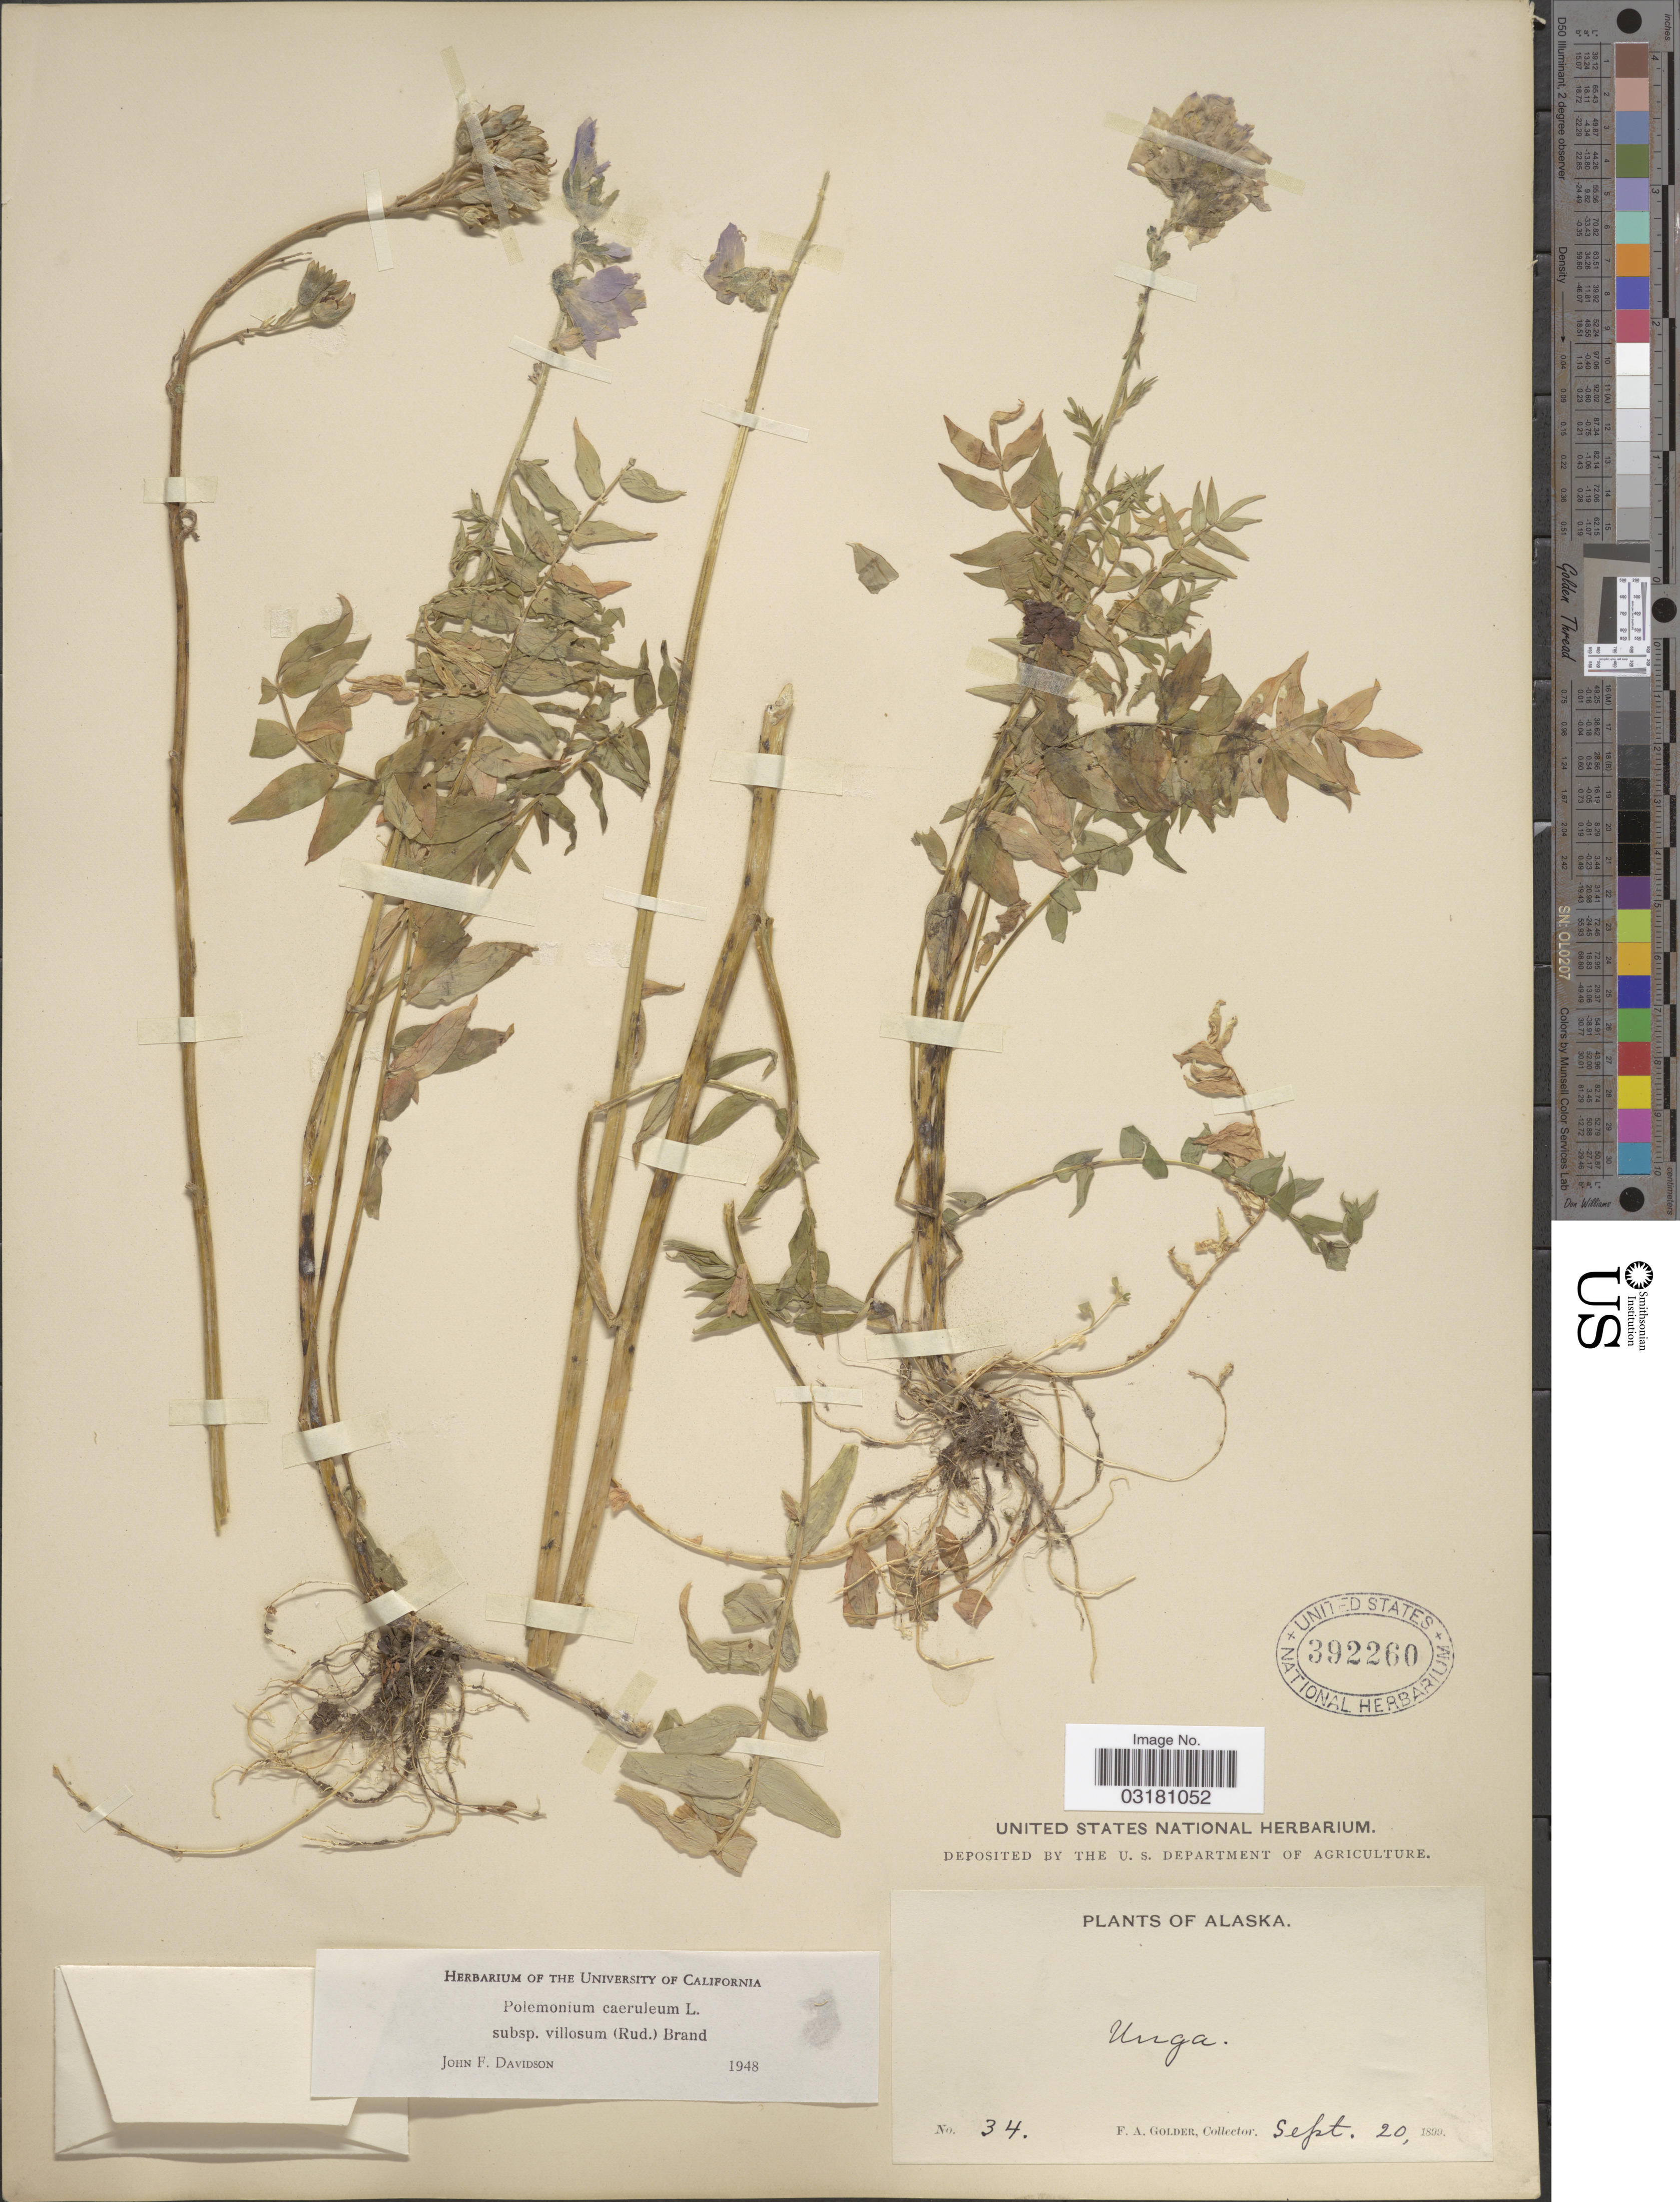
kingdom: Plantae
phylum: Tracheophyta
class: Magnoliopsida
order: Ericales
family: Polemoniaceae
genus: Polemonium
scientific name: Polemonium caeruleum var. villosum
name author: (Rudolph ex Georgi) Brand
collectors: F. Golder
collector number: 34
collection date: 1899-09-20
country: United States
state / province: Alaska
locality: Unga.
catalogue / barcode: US 392260